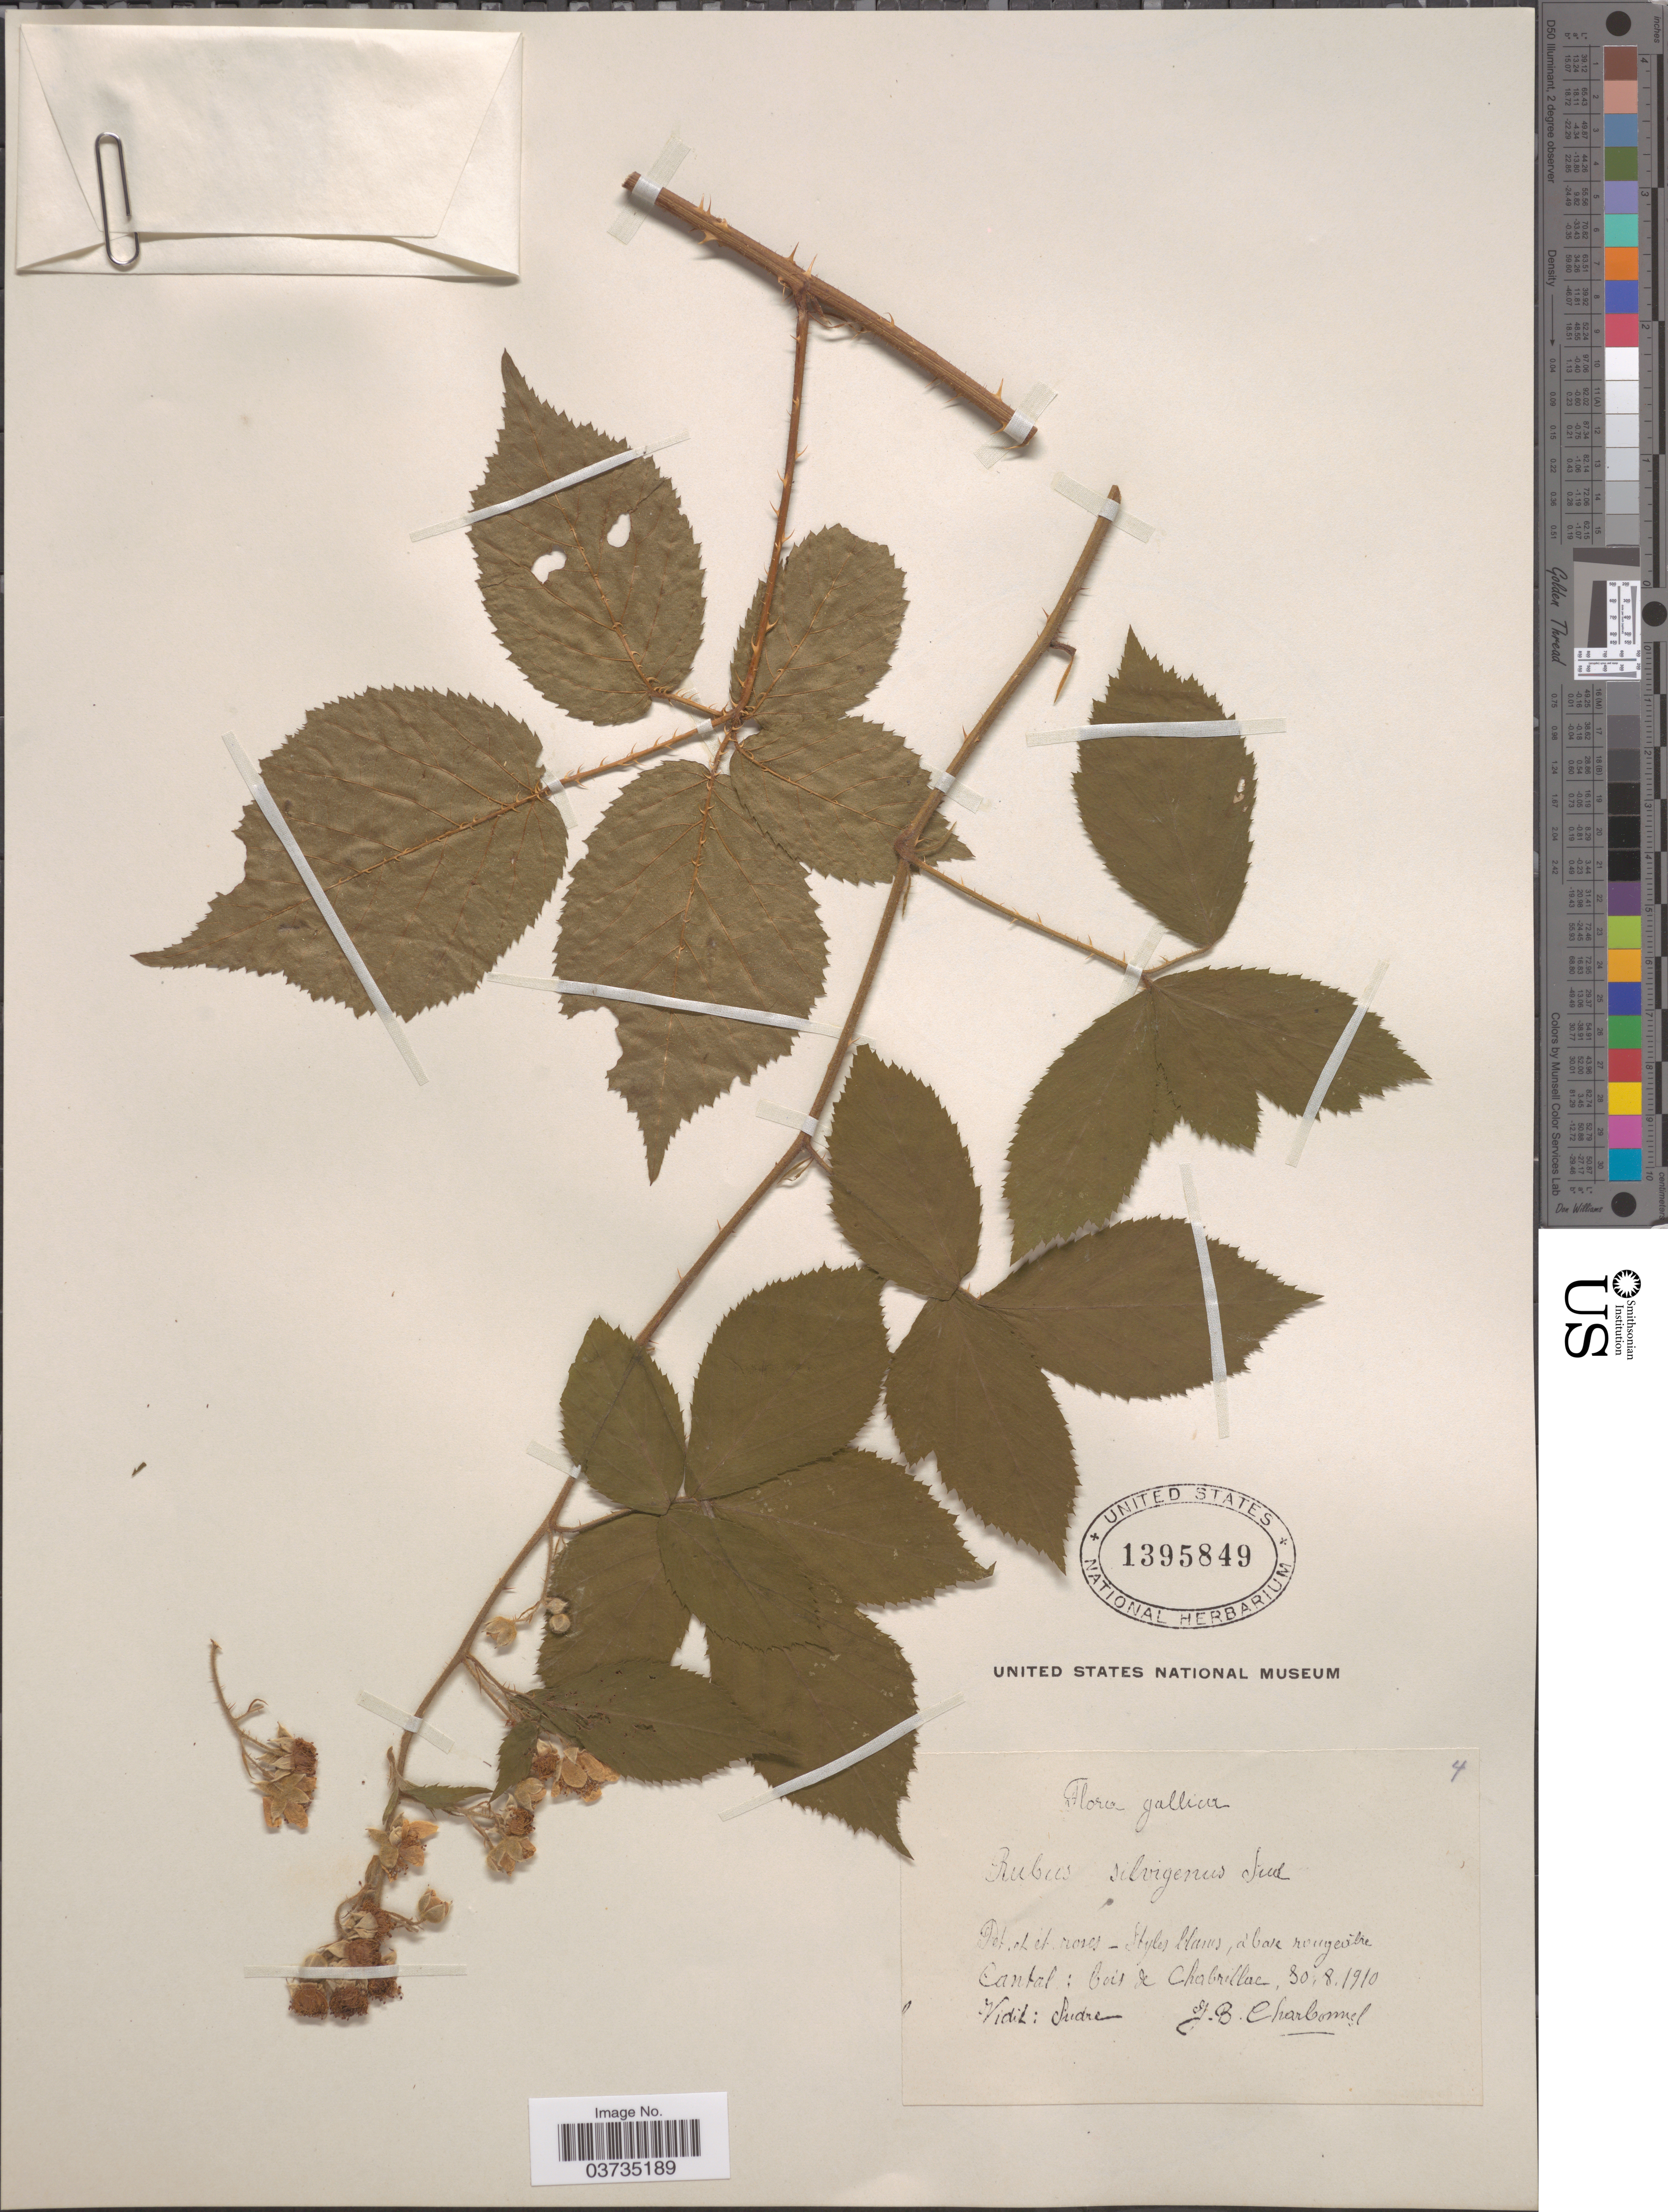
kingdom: Plantae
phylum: Tracheophyta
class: Magnoliopsida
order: Rosales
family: Rosaceae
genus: Rubus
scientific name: Rubus silvigena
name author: Sudre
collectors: J. Charbonnel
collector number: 4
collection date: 1910-08-30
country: France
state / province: Auvergne-Rhône-Alpes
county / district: Cantal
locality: Gallica. Cantal: bois de Chabrillac.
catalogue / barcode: US 1395849